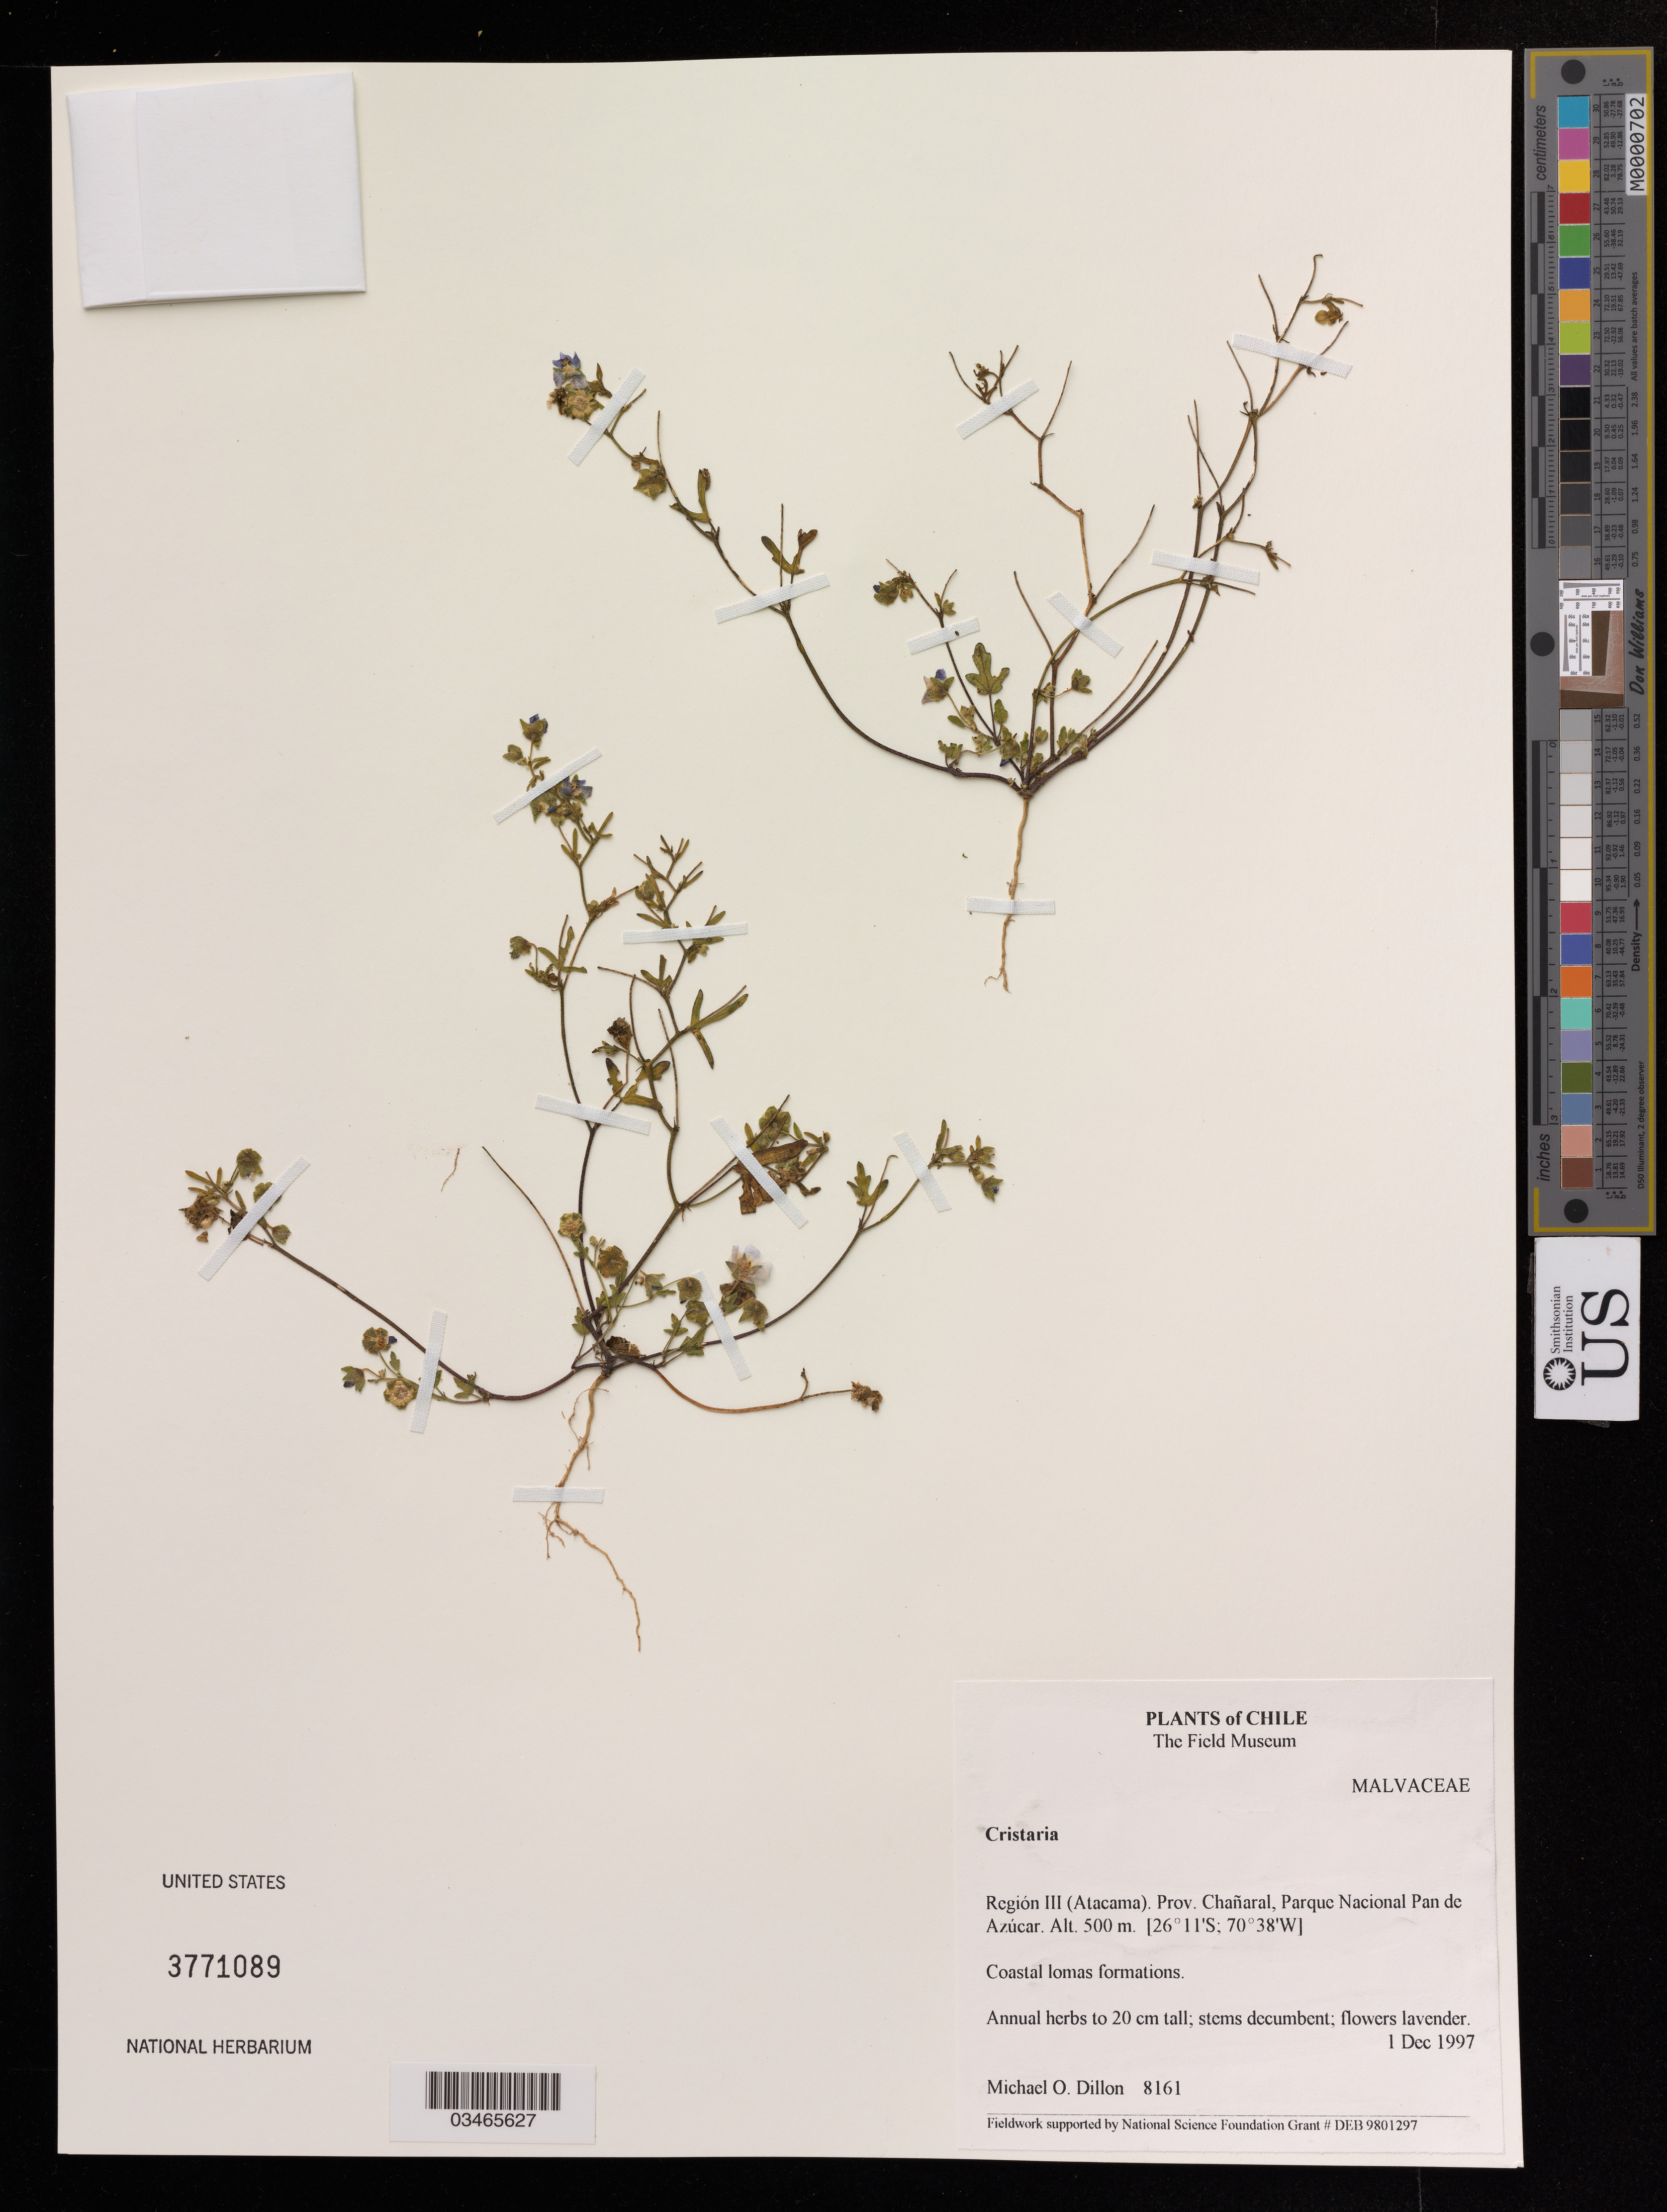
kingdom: Plantae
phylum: Tracheophyta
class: Magnoliopsida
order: Malvales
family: Malvaceae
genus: Cristaria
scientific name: Cristaria sp.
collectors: M. O. Dillon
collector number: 8161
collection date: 1997-12-01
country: Chile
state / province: Atacama (III)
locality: Prov. Chañaral, Parque Nacional Pan de Azúcar.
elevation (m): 500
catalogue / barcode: US 3771089